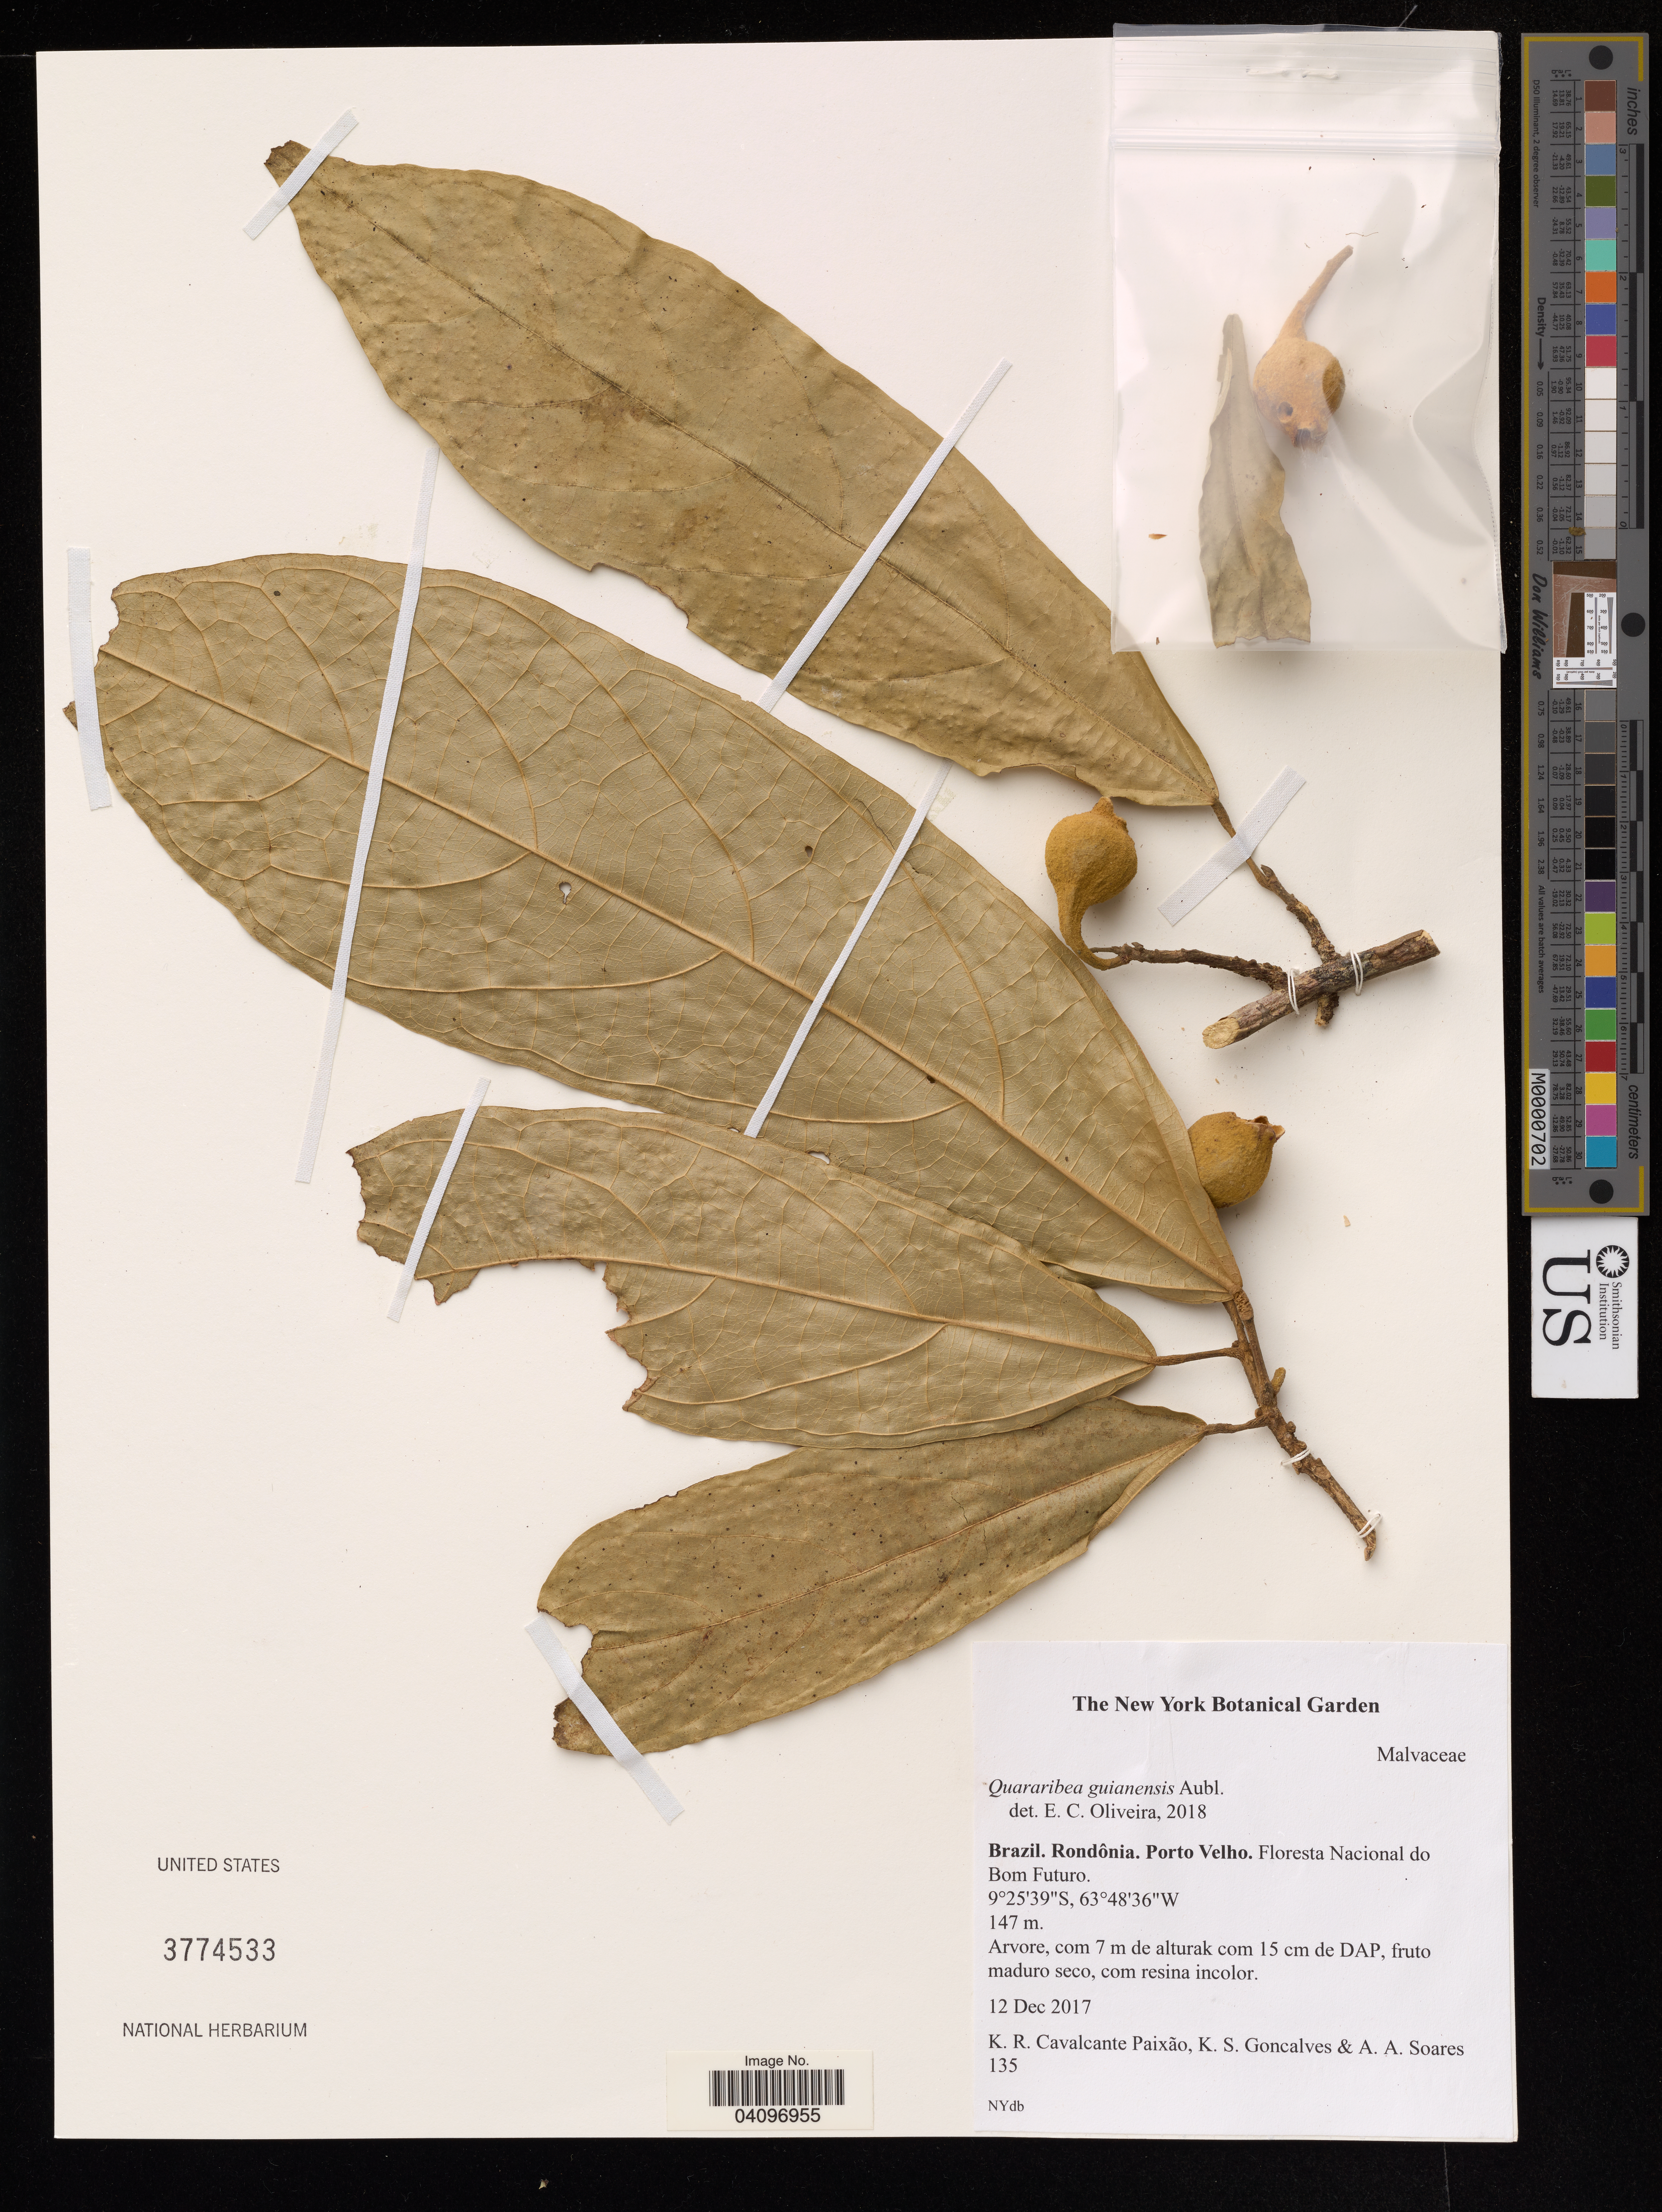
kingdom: Plantae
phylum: Tracheophyta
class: Magnoliopsida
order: Malvales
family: Malvaceae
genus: Quararibea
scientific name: Quararibea guianensis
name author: Aubl.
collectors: K. Paixão, K. Gonçalves & A. Soares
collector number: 135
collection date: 2017-12-12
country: Brazil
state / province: Rondônia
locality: Porto Velho, Floresta Nacional do Bom Futuro.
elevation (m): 147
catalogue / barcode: US 3774533